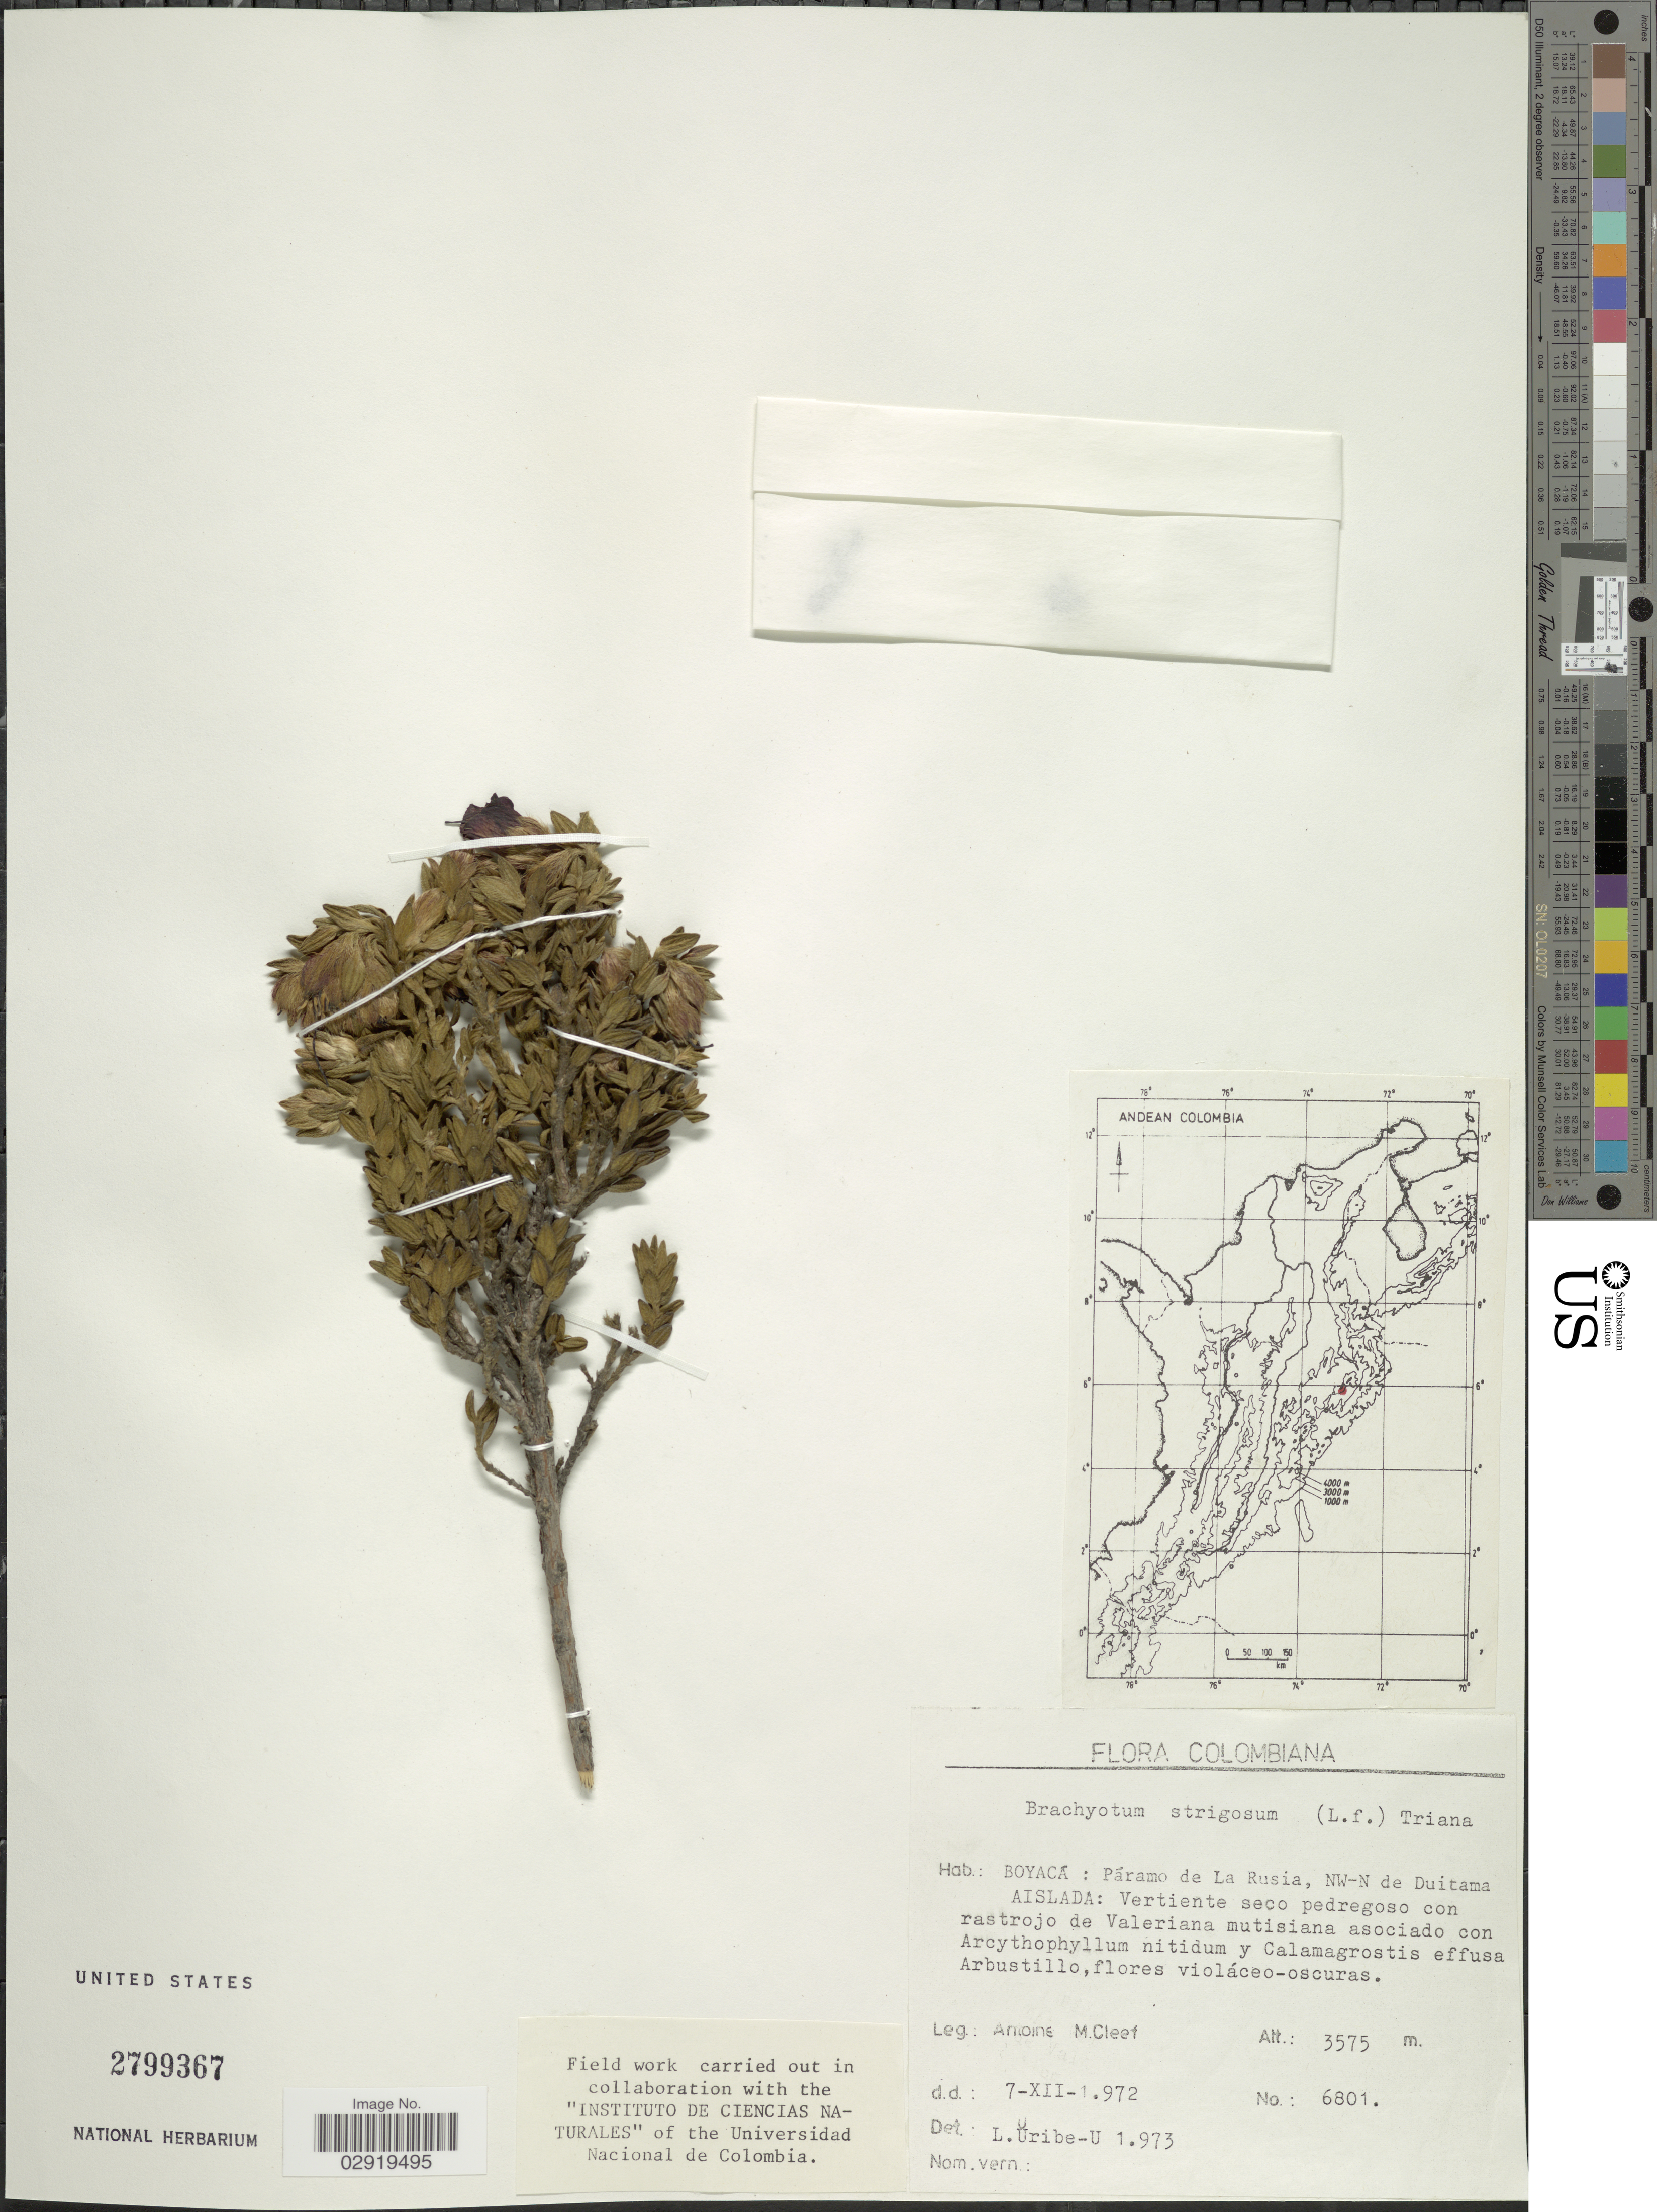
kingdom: Plantae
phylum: Tracheophyta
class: Magnoliopsida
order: Myrtales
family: Melastomataceae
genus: Brachyotum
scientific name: Brachyotum strigosum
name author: (L. f.) Triana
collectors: A. M. Cleef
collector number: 6801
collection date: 1972-12-07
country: Colombia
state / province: Boyacá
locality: Páramo de La Rusia, NW-N de Duitama. Aislada.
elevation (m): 3575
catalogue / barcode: US 2799367